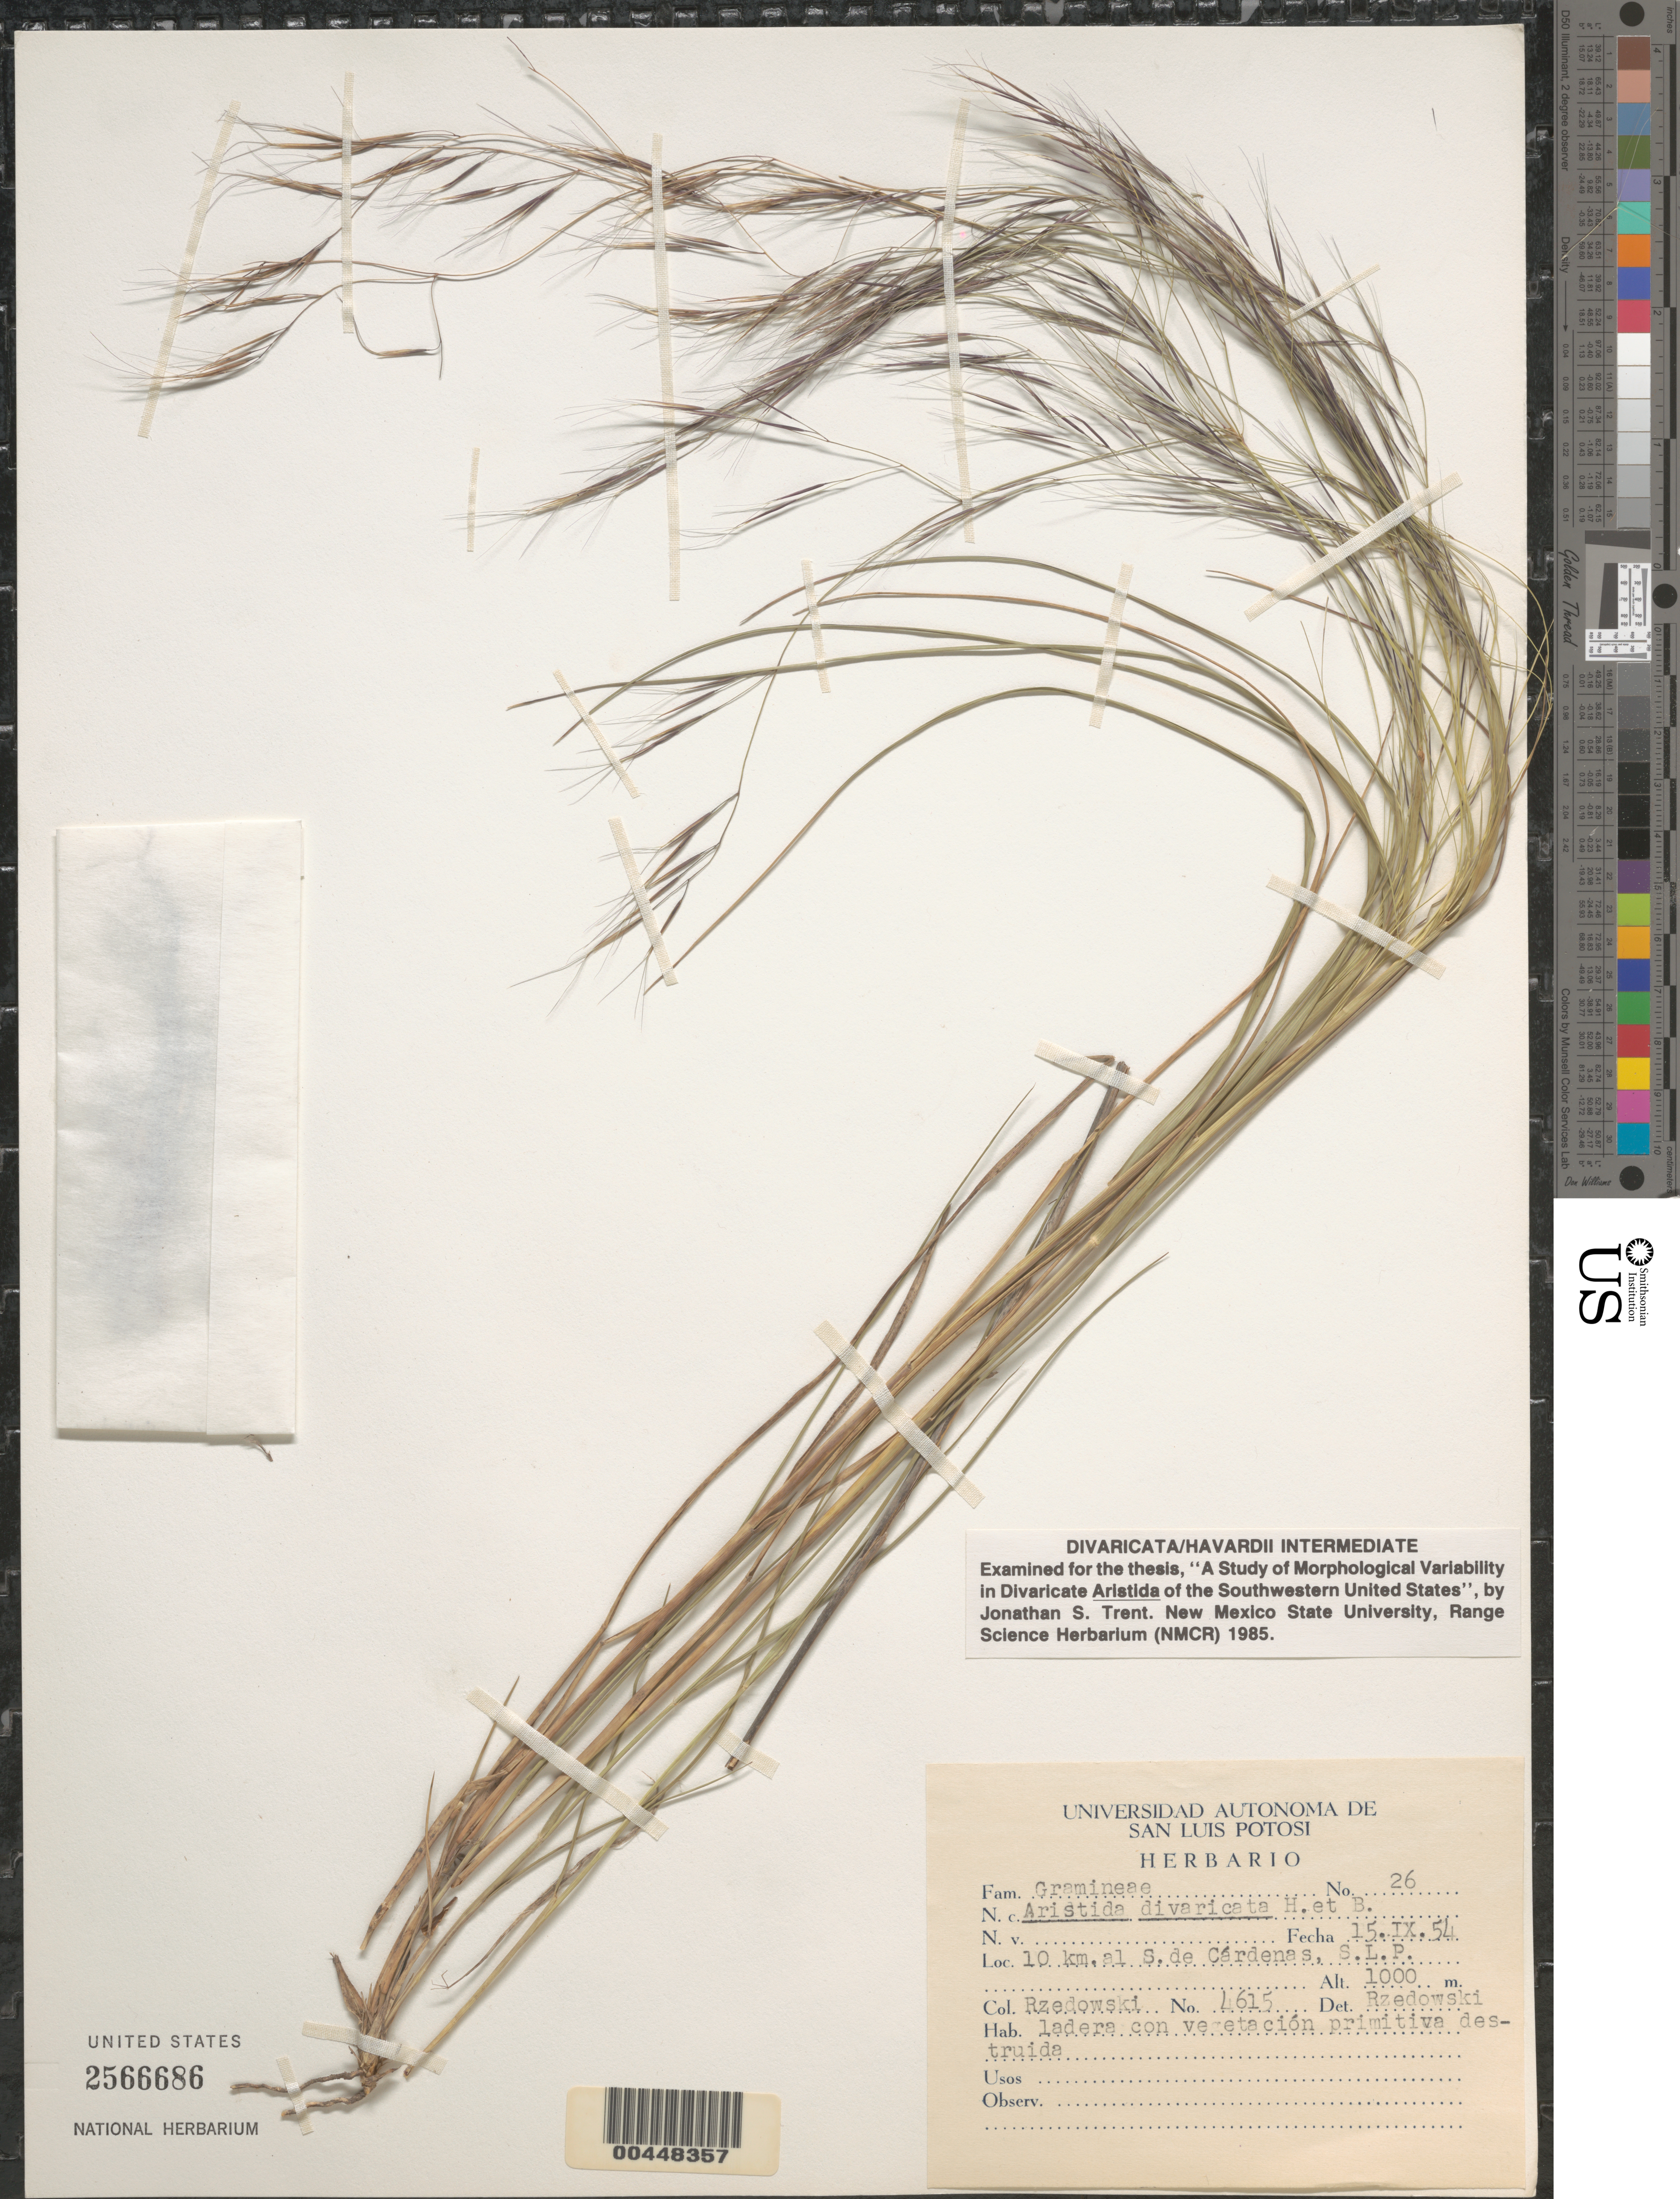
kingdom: Plantae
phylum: Tracheophyta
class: Liliopsida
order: Poales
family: Poaceae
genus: Aristida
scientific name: Aristida divaricata/havardii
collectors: J. Rzedowski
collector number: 4615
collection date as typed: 15 Sep 1954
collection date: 1954-09-15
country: Mexico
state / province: San Luis Potosi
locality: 10 km al S de Cárdenas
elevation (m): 1000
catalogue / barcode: US 2566686